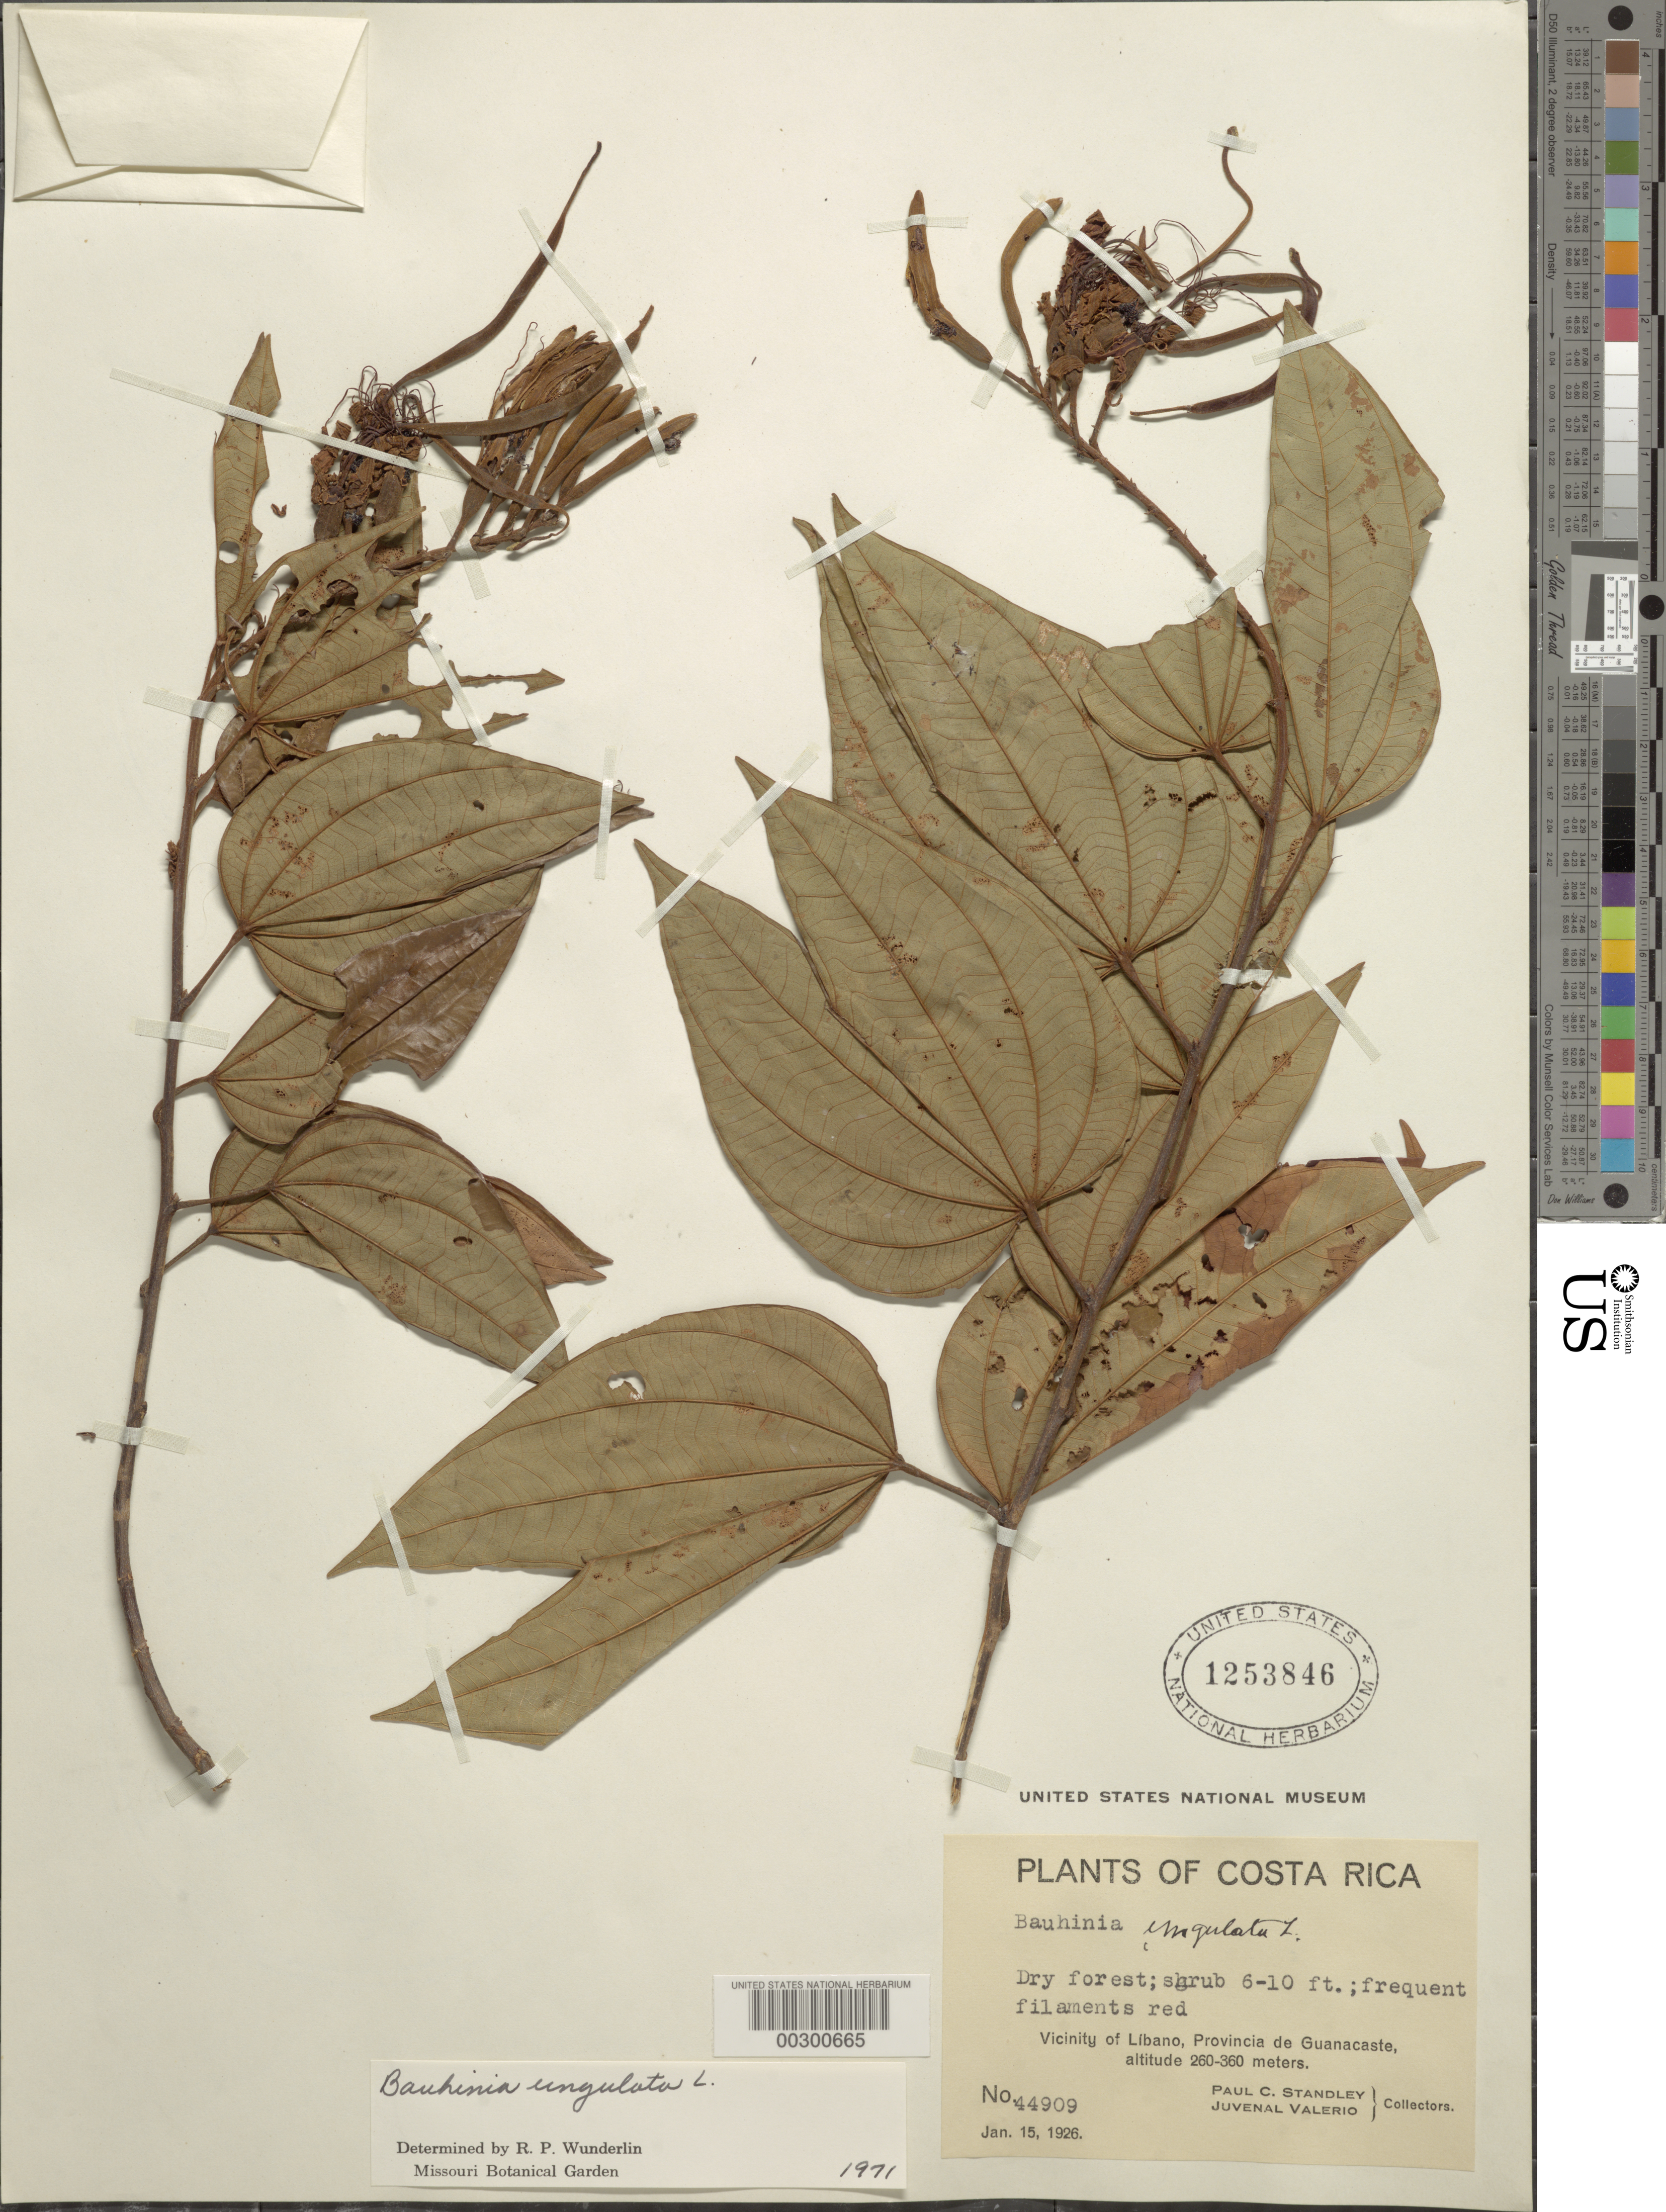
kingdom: Plantae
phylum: Tracheophyta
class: Magnoliopsida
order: Fabales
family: Fabaceae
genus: Bauhinia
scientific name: Bauhinia ungulata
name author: L.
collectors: P. C. Standley & J. Valerio R.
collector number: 44909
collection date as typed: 15 Jan 1926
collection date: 1926-01-15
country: Costa Rica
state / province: Guanacaste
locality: Vicinity of Libano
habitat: Dry forest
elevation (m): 260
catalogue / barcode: US 1253846